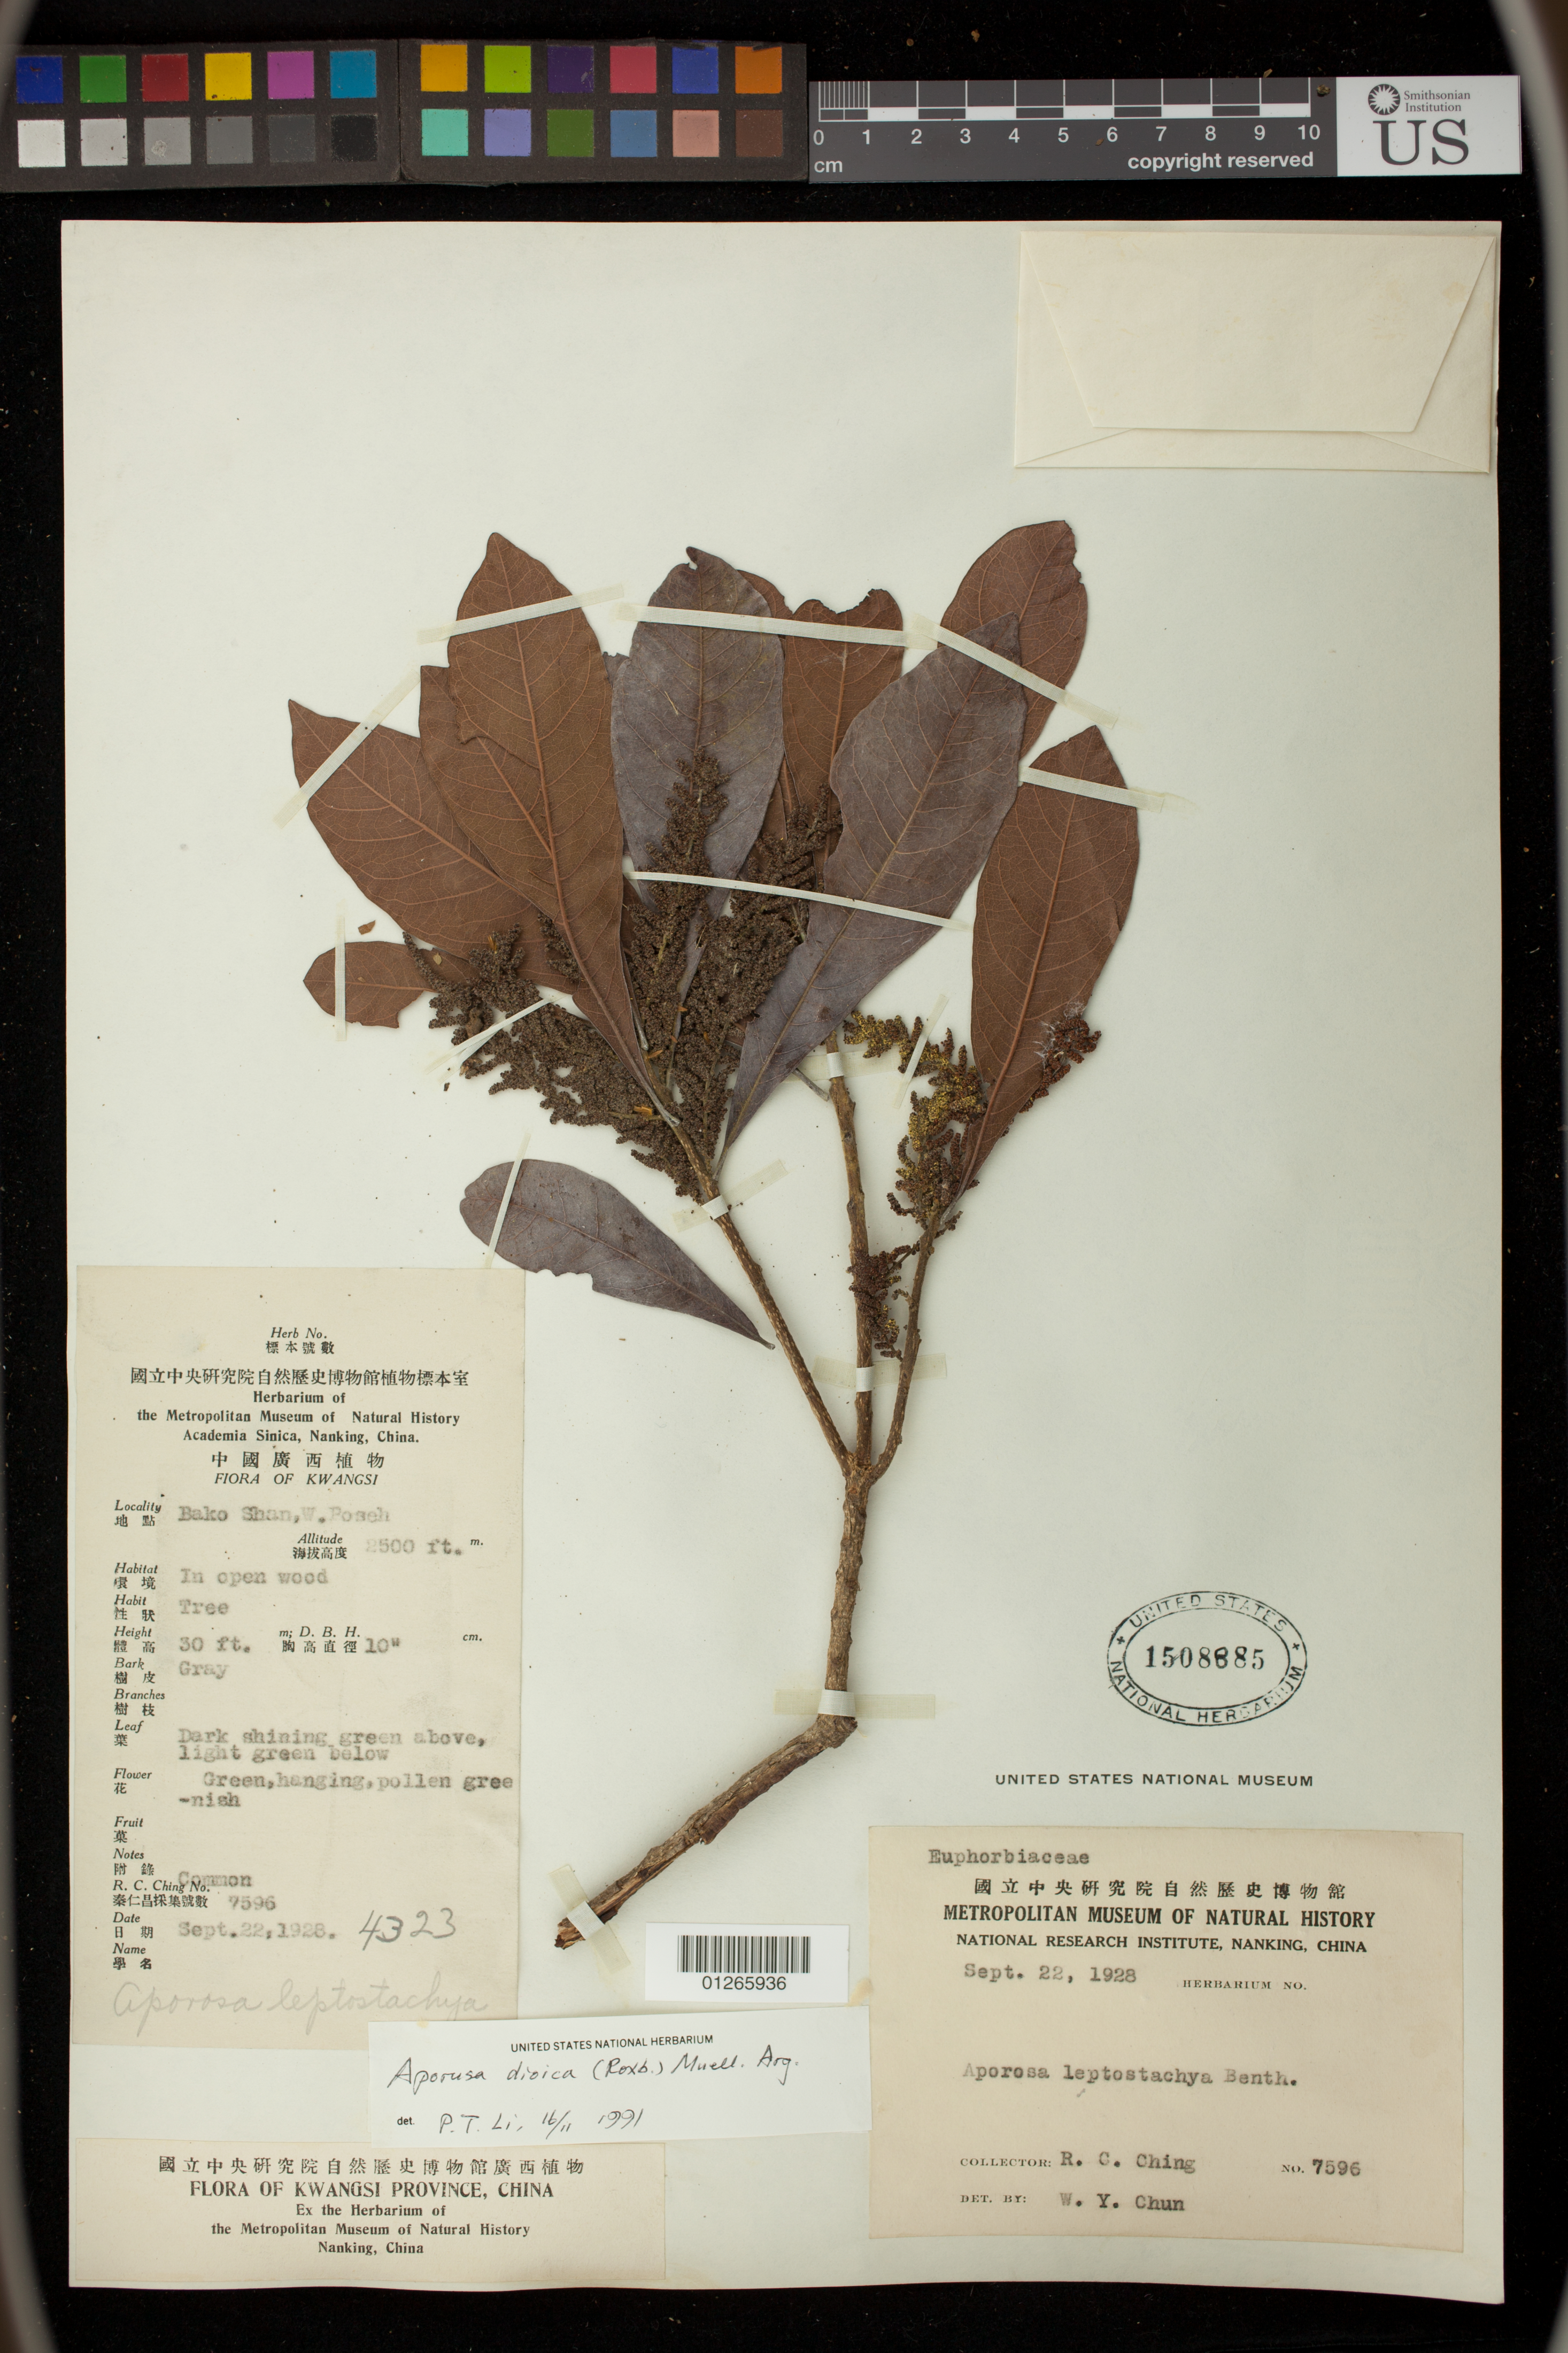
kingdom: Plantae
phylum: Tracheophyta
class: Magnoliopsida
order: Malpighiales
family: Phyllanthaceae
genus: Aporosa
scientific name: Aporosa octandra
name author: (Buch.-Ham. & D. Don) Vickery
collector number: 7596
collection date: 1928-09-22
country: China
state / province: Guangxi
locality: Bako Shan, W. Poseh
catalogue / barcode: US 1508885